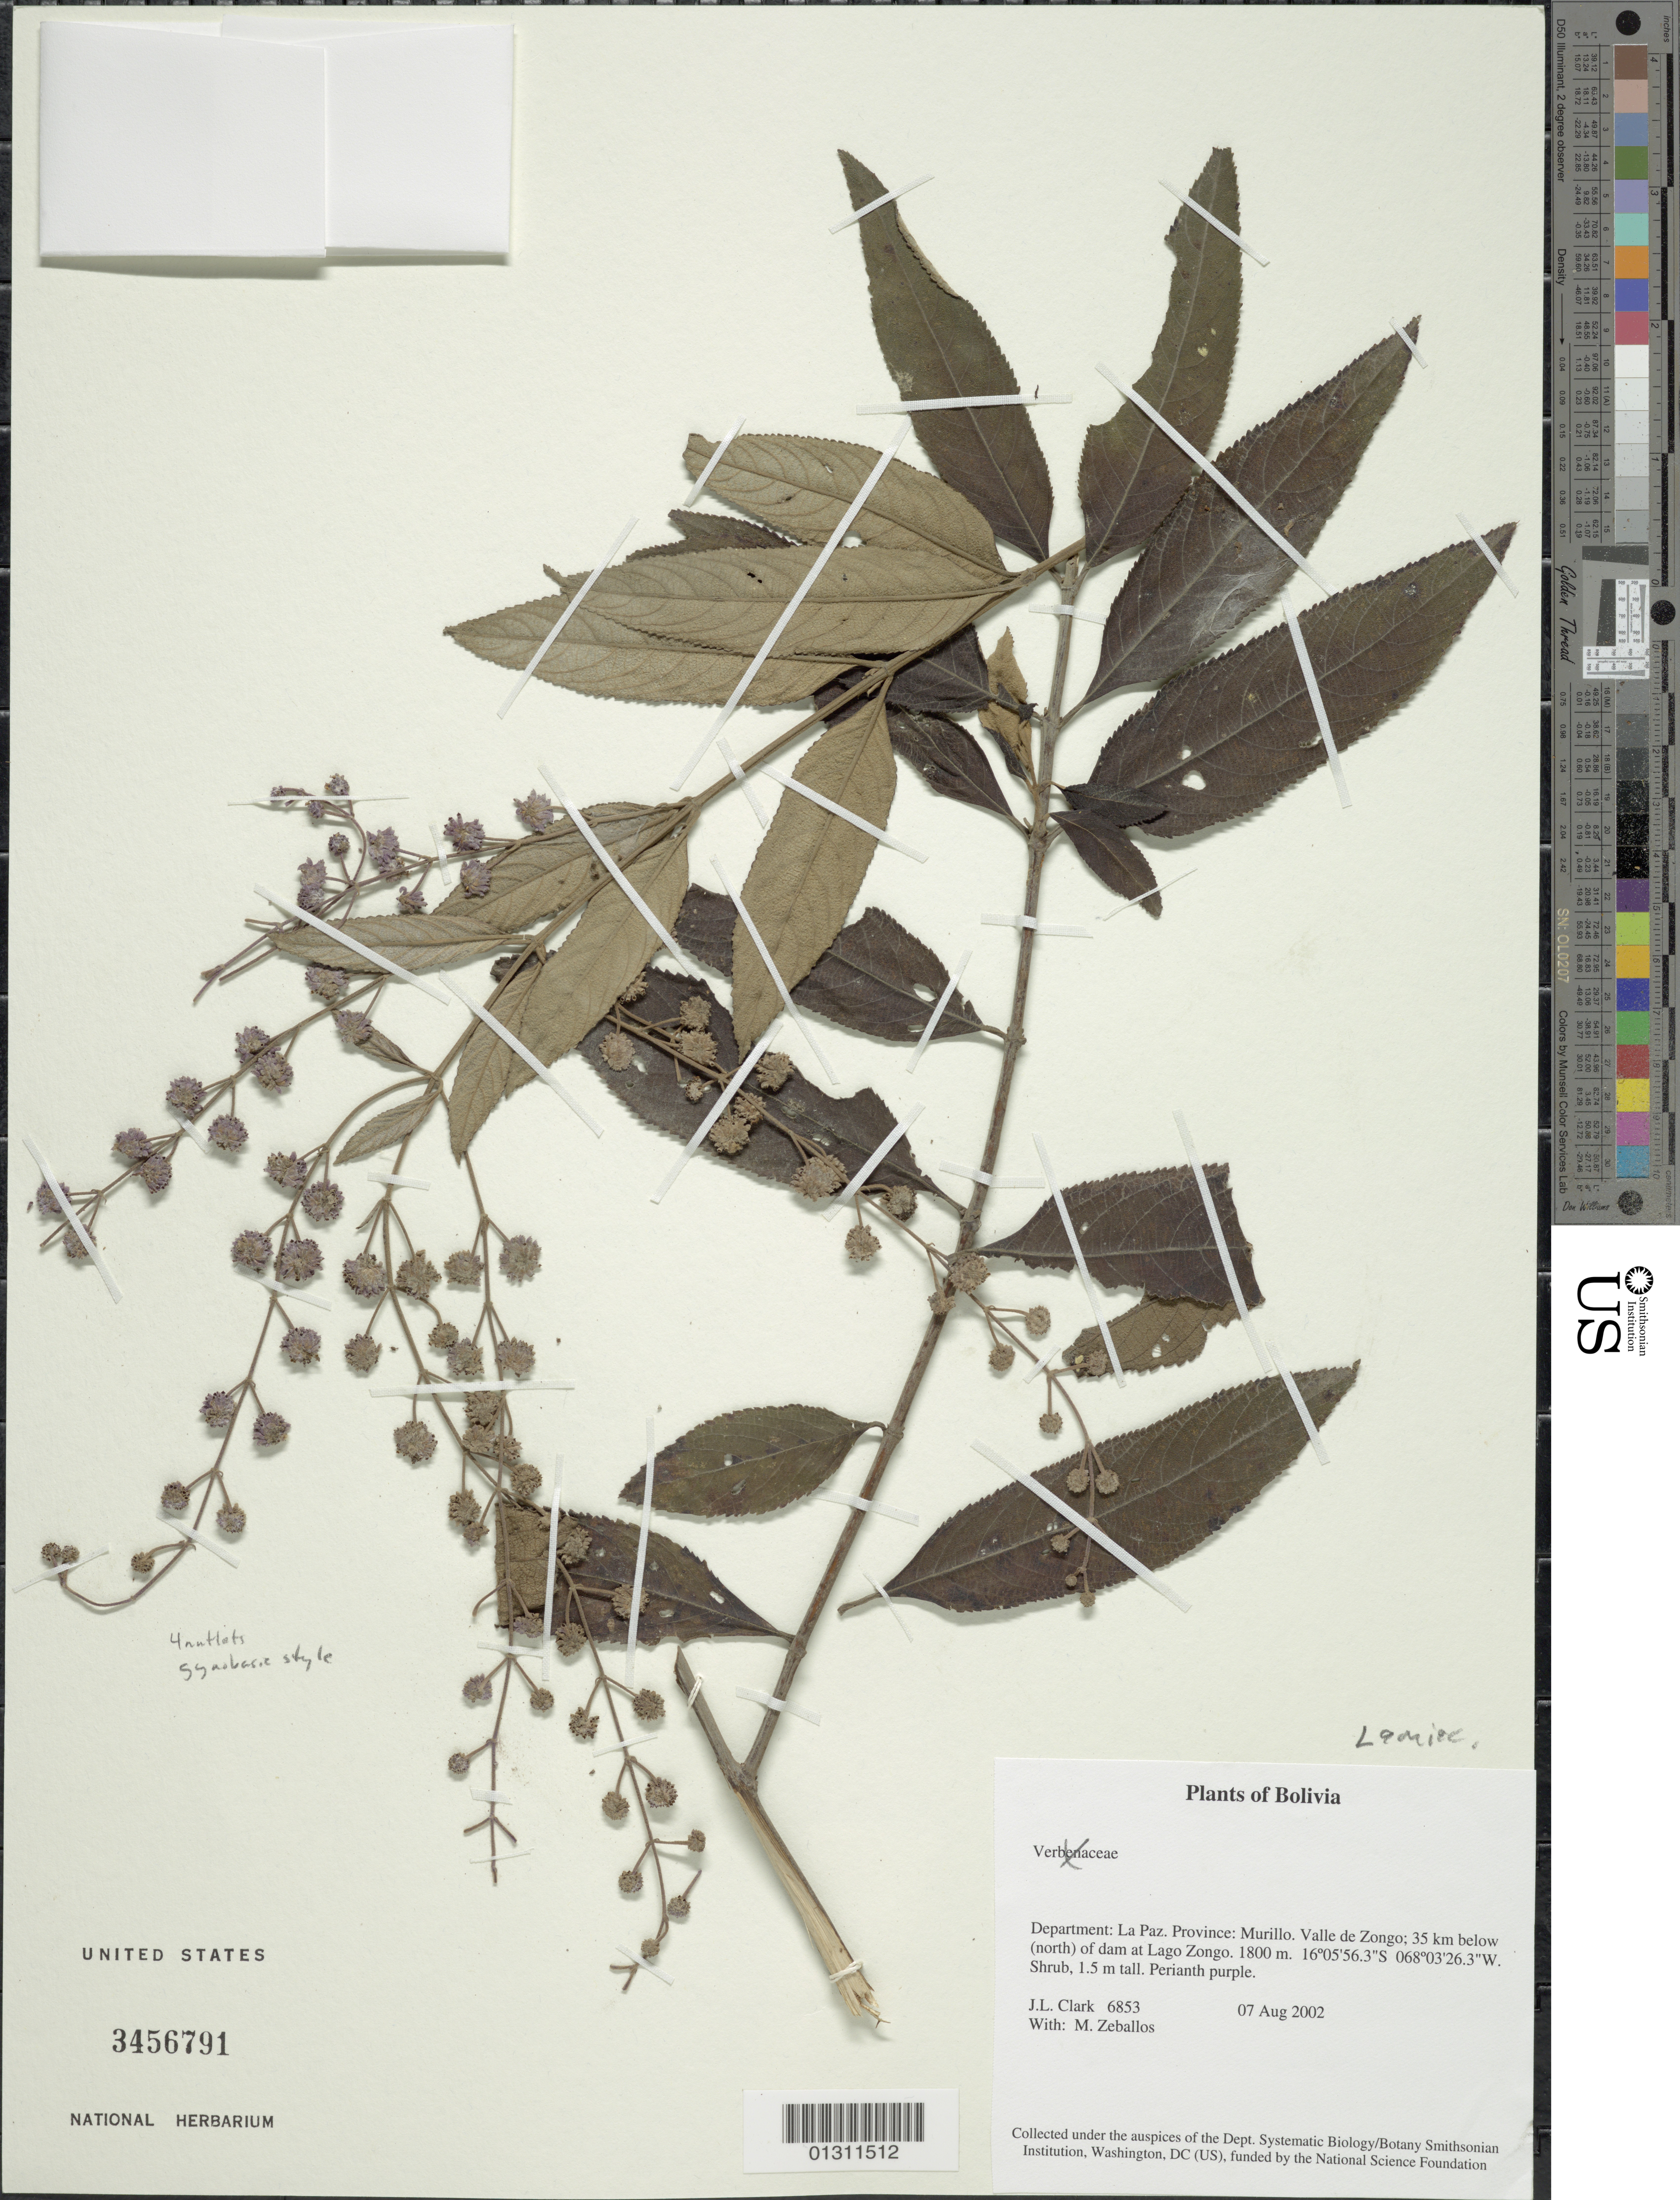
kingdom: Plantae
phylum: Tracheophyta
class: Magnoliopsida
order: Lamiales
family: Lamiaceae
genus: Hyptis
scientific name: Hyptis sp.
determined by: Nee, Michael H.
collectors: J. L. Clark & M. Zeballos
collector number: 6853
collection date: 2002-08-07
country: Bolivia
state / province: La Paz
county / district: Murillo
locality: Valle de Zongo: 35 km below (North) of dam at Lago Zongo.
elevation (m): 1800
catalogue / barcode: US 3456791